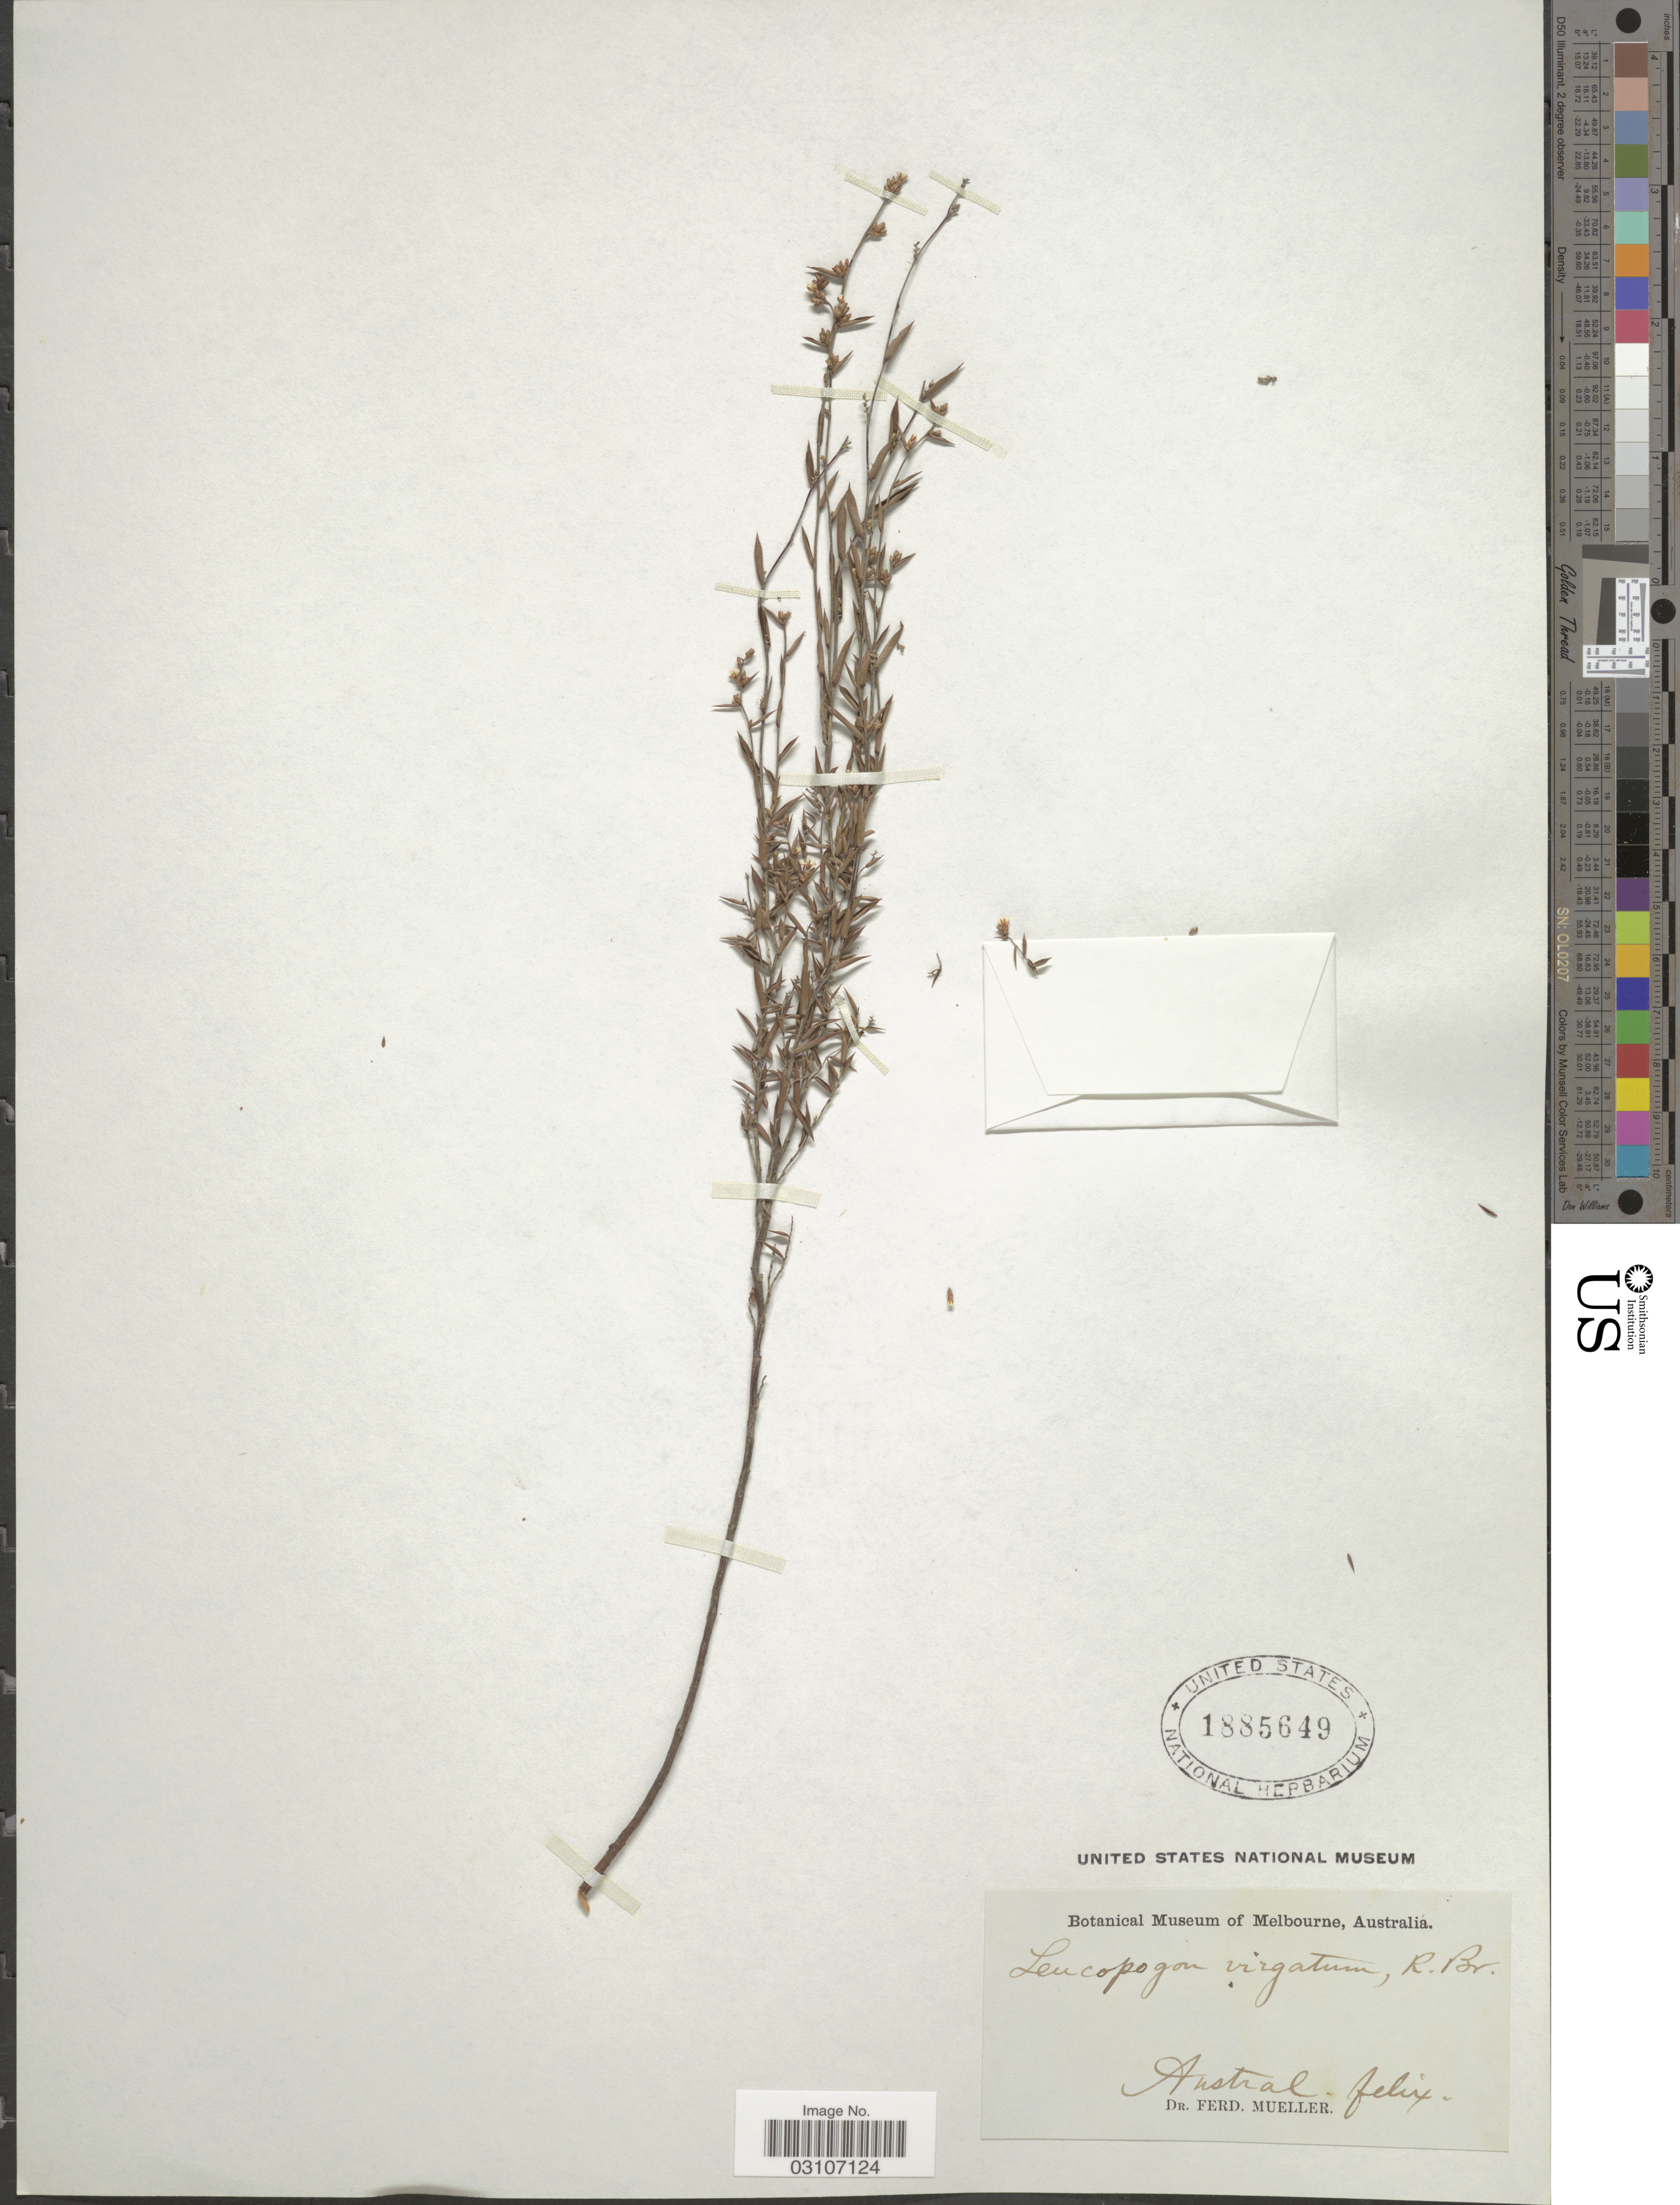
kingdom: Plantae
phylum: Tracheophyta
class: Magnoliopsida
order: Ericales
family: Ericaceae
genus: Leucopogon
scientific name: Leucopogon virgatus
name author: R. Br.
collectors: F. Mueller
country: Australia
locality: Austral. felix.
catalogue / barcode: US 1885649